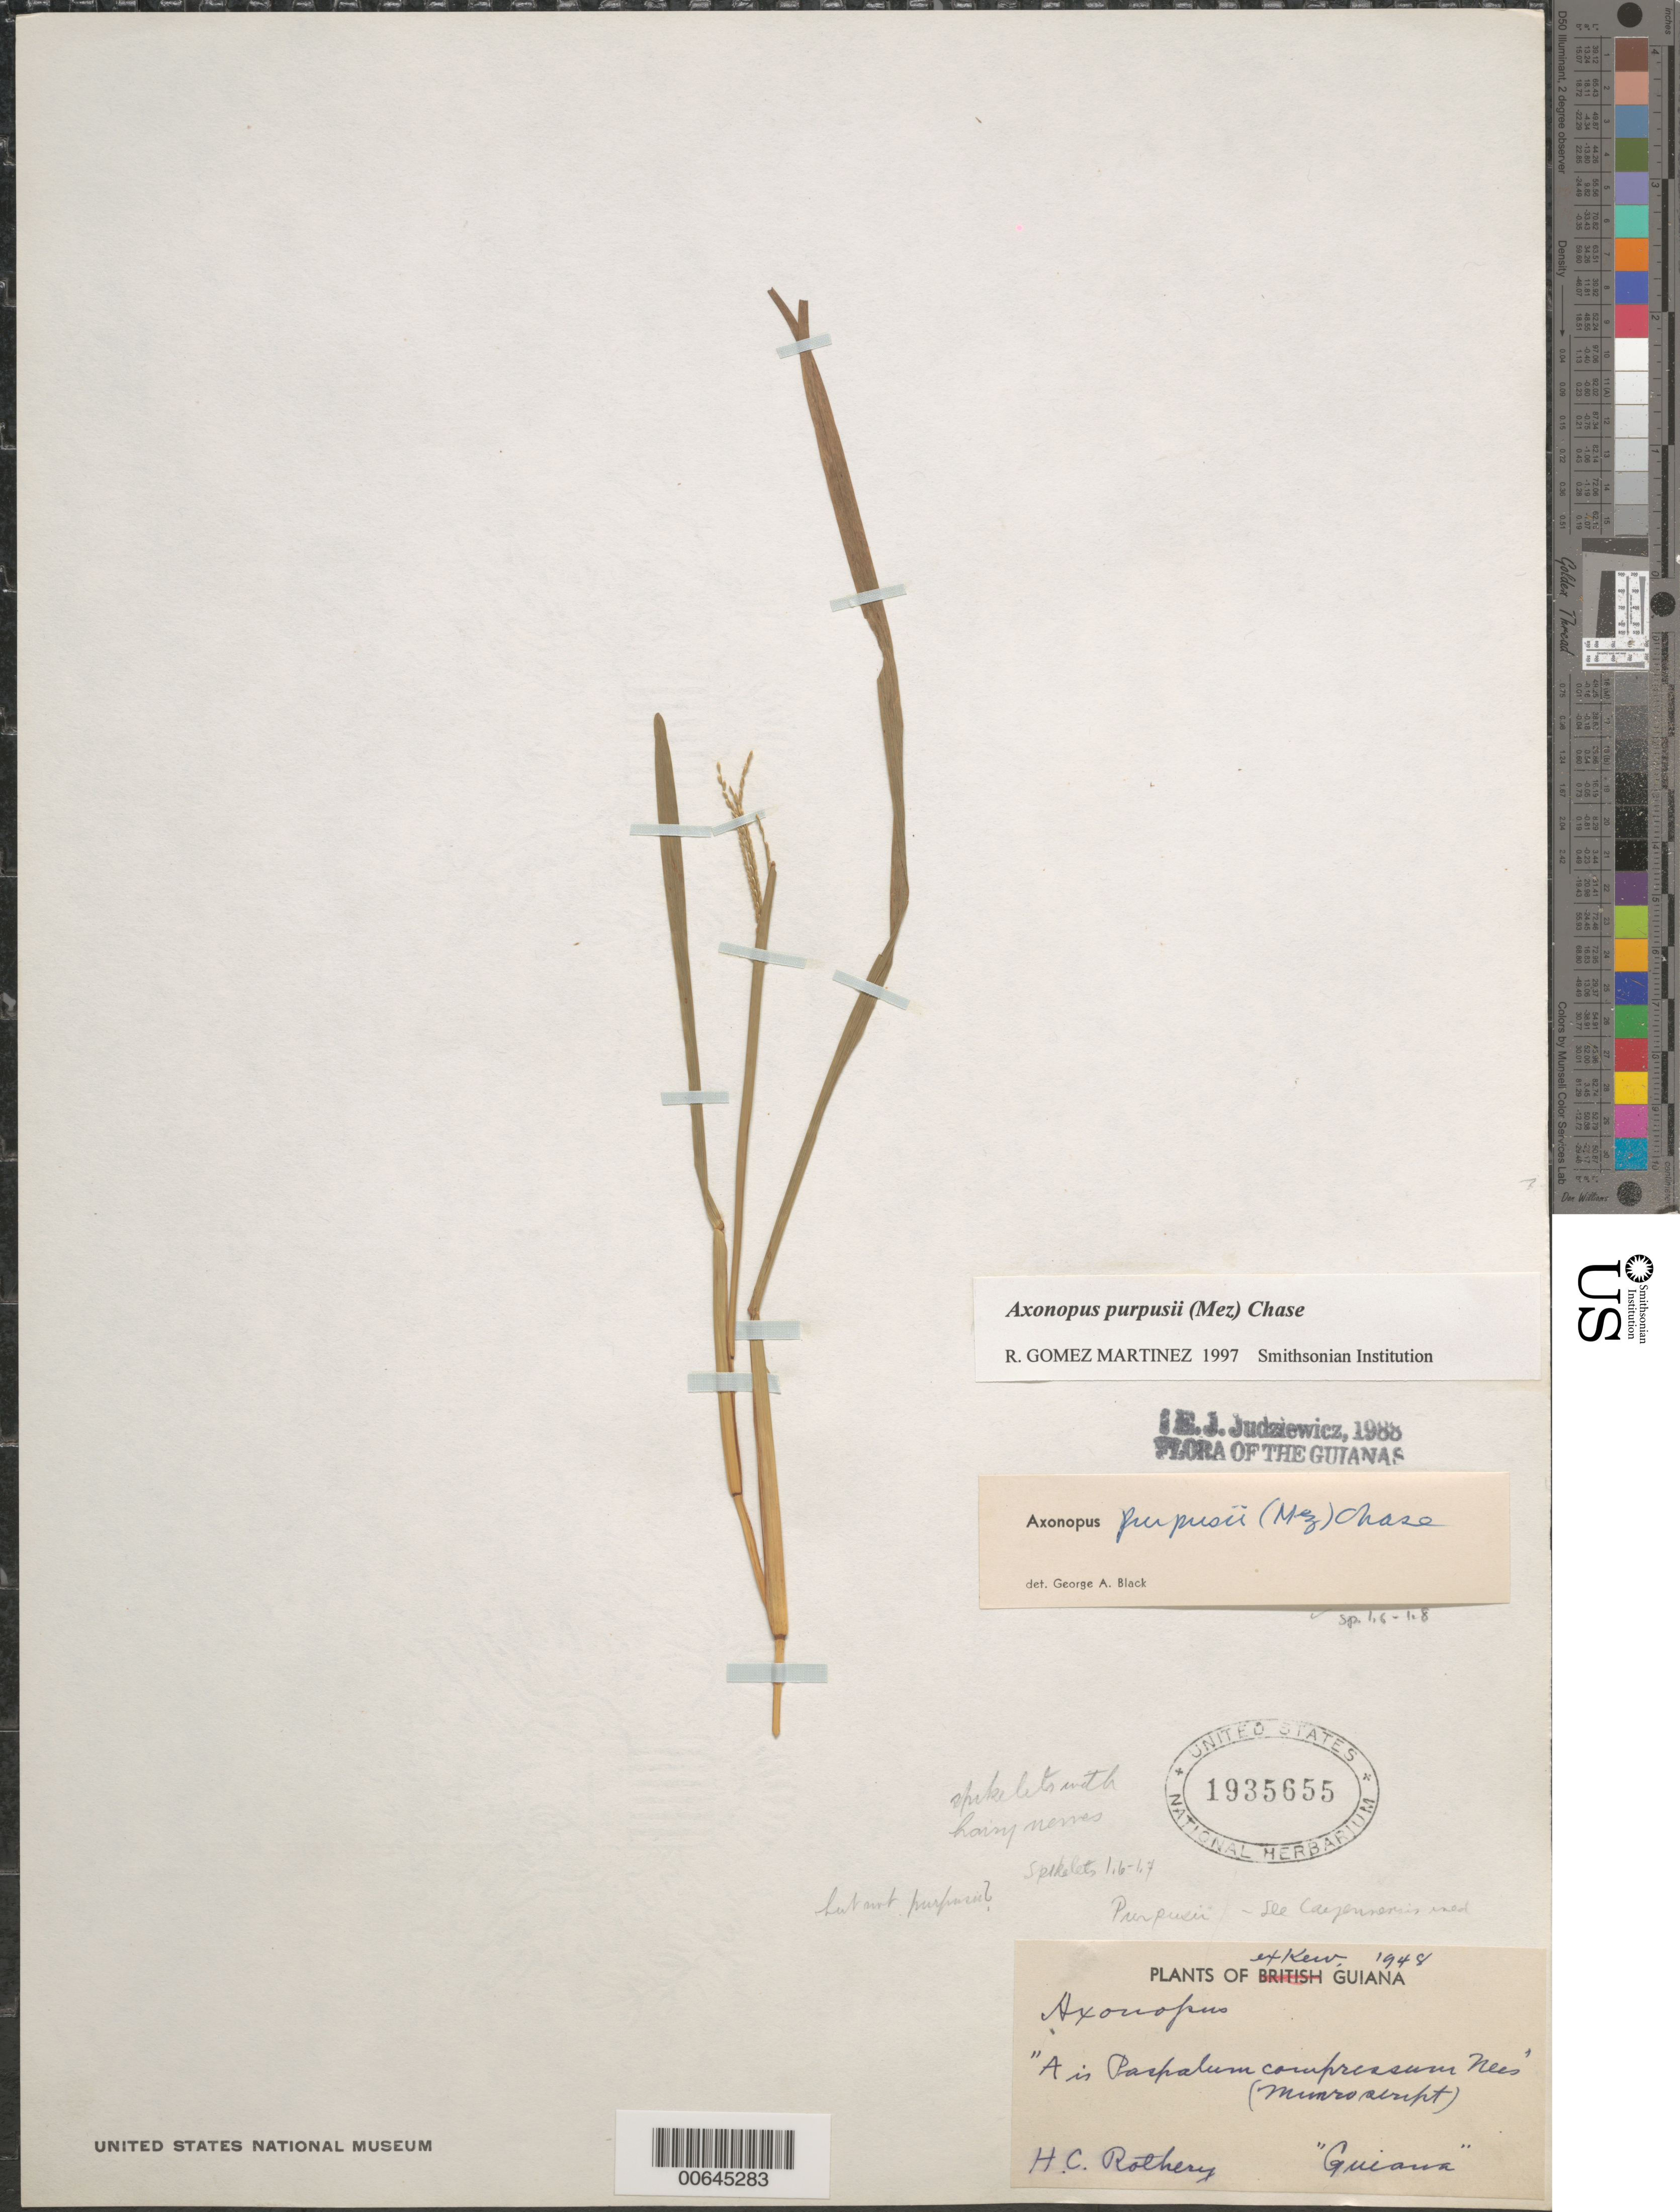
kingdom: Plantae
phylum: Tracheophyta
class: Liliopsida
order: Poales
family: Poaceae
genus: Axonopus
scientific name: Axonopus purpusii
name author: (Mez) Chase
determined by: Gomez Martinez, R.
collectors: H. Rothery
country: Guyana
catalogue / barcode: US 1935655